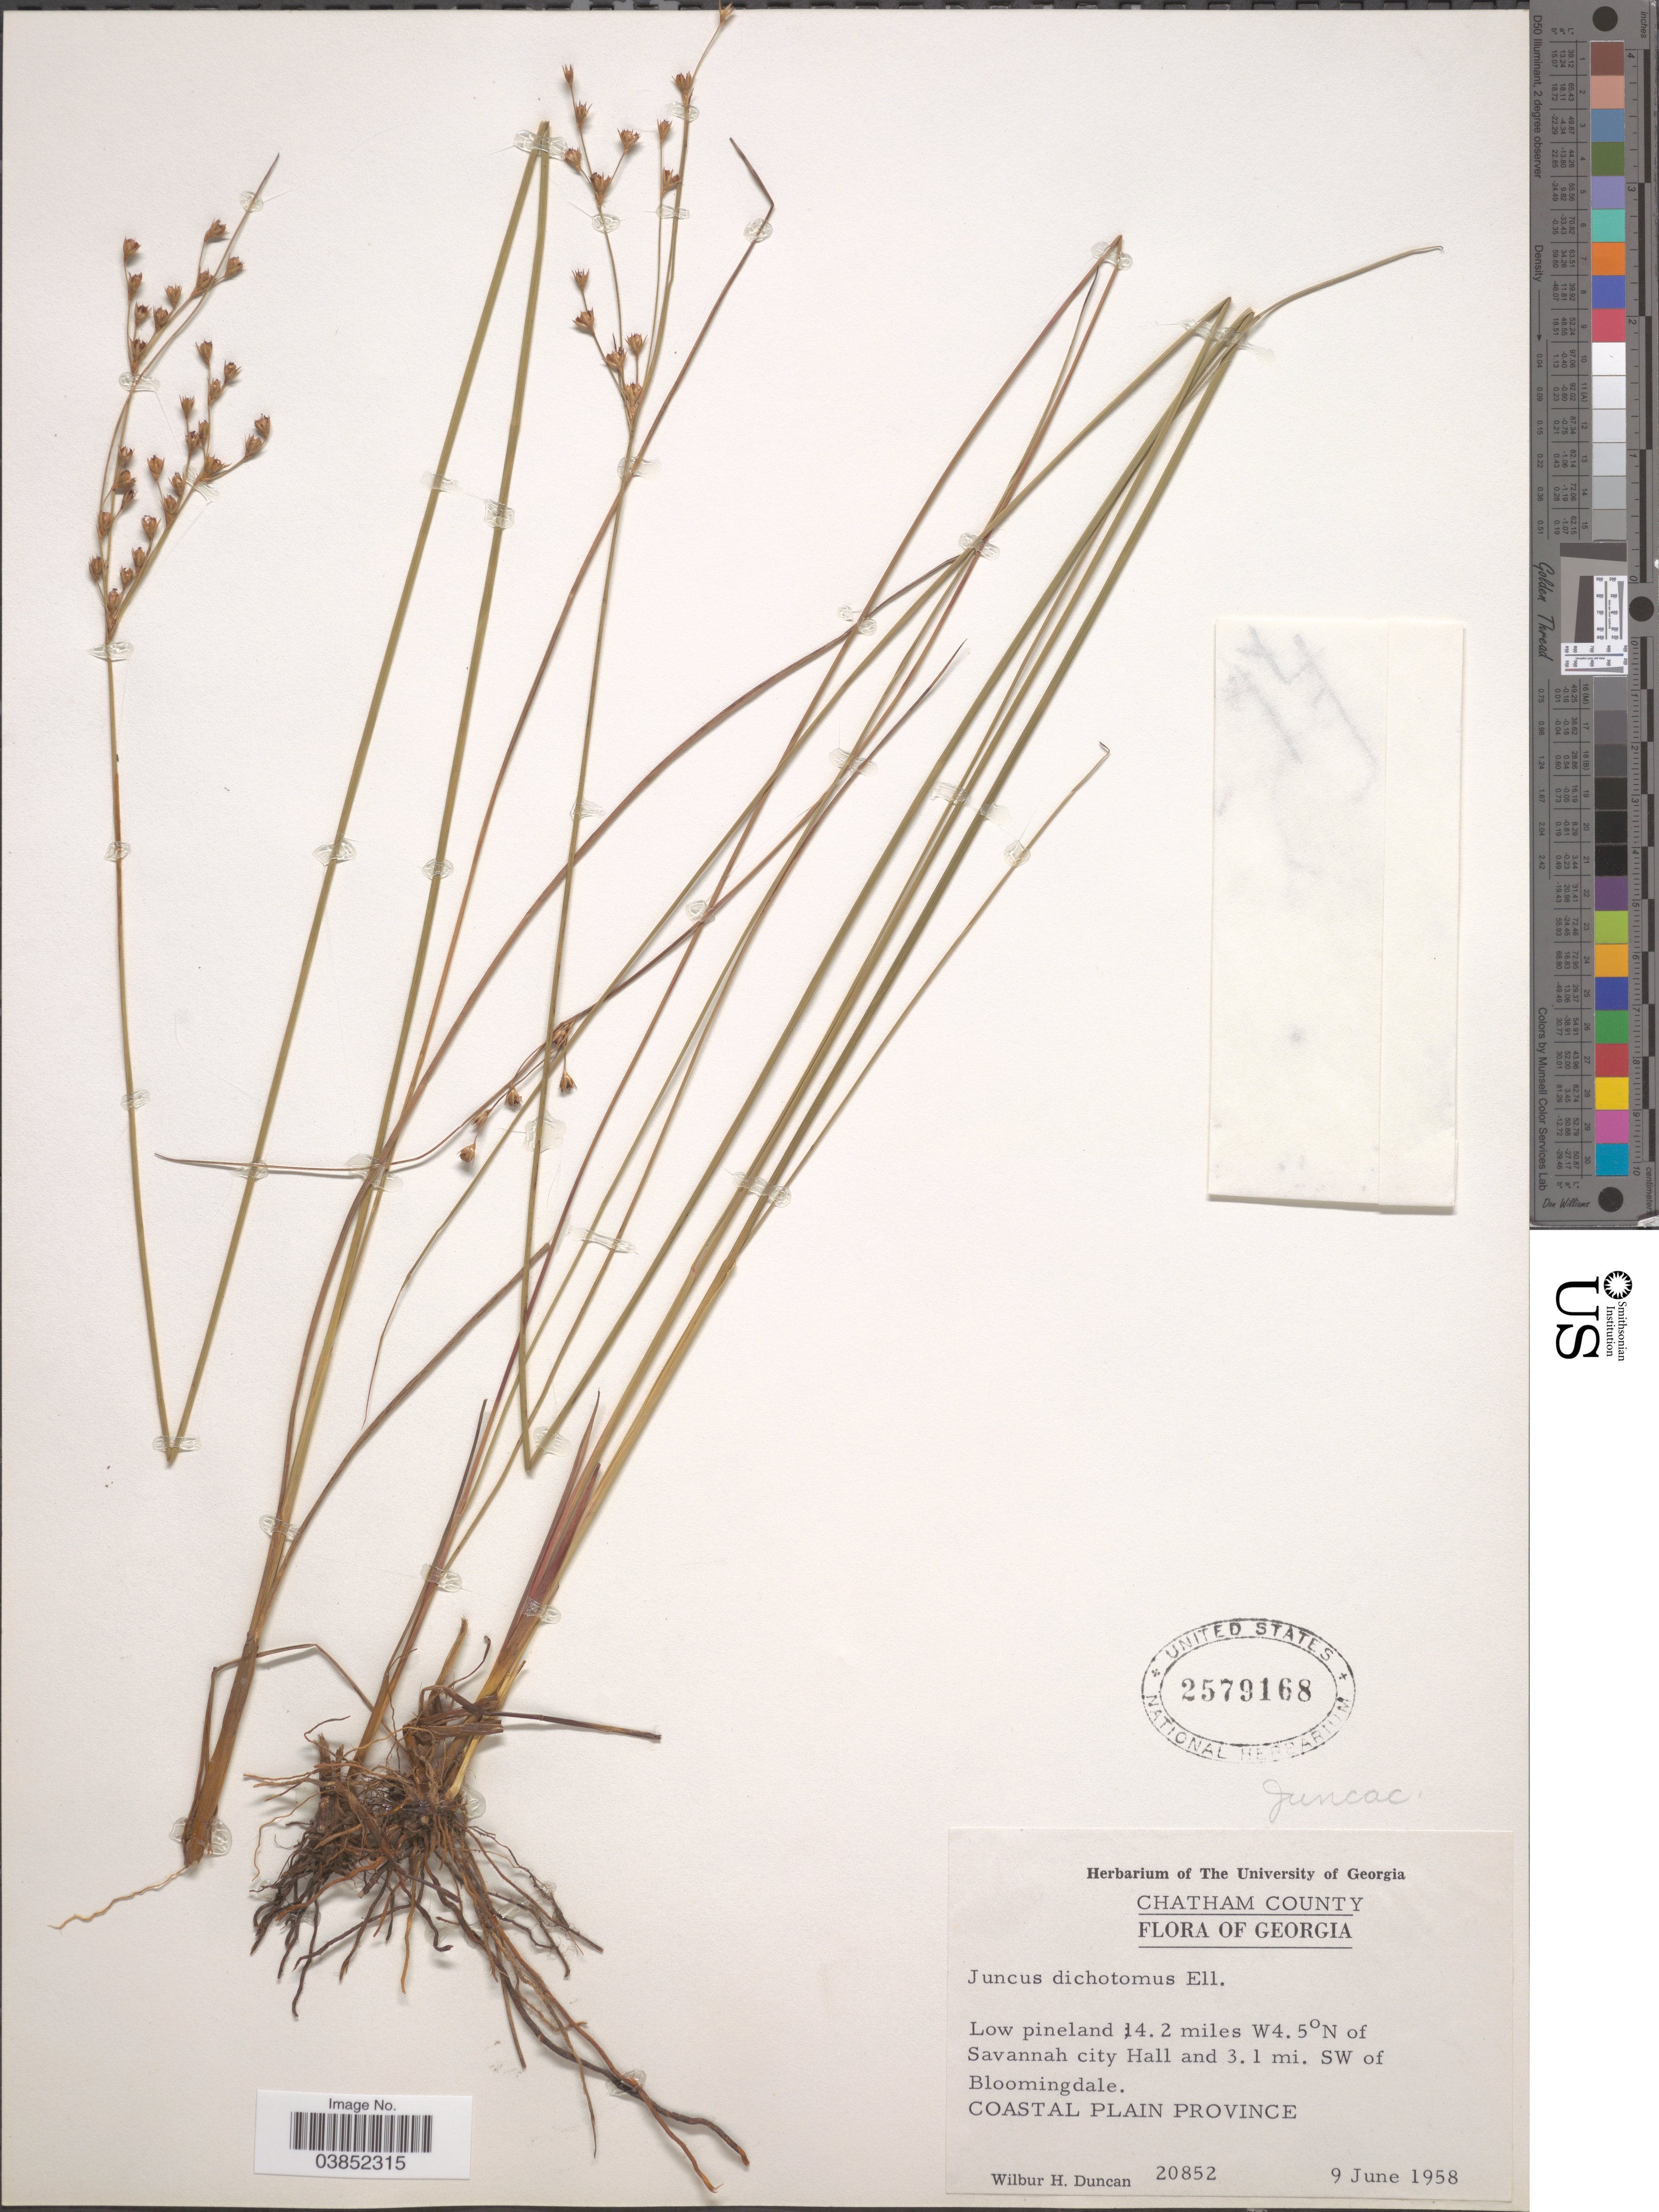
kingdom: Plantae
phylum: Tracheophyta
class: Liliopsida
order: Poales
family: Juncaceae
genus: Juncus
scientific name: Juncus dichotomus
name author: Elliott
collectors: W. H. Duncan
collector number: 20852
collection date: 1958-06-09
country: United States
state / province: Georgia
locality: Chatham County. Low pineland 14.2 miles W4.5ºN of Savannah city Hall and 3.1 mi. SW of Bloomingdale. Coastal Plain Province.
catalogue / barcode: US 2579168